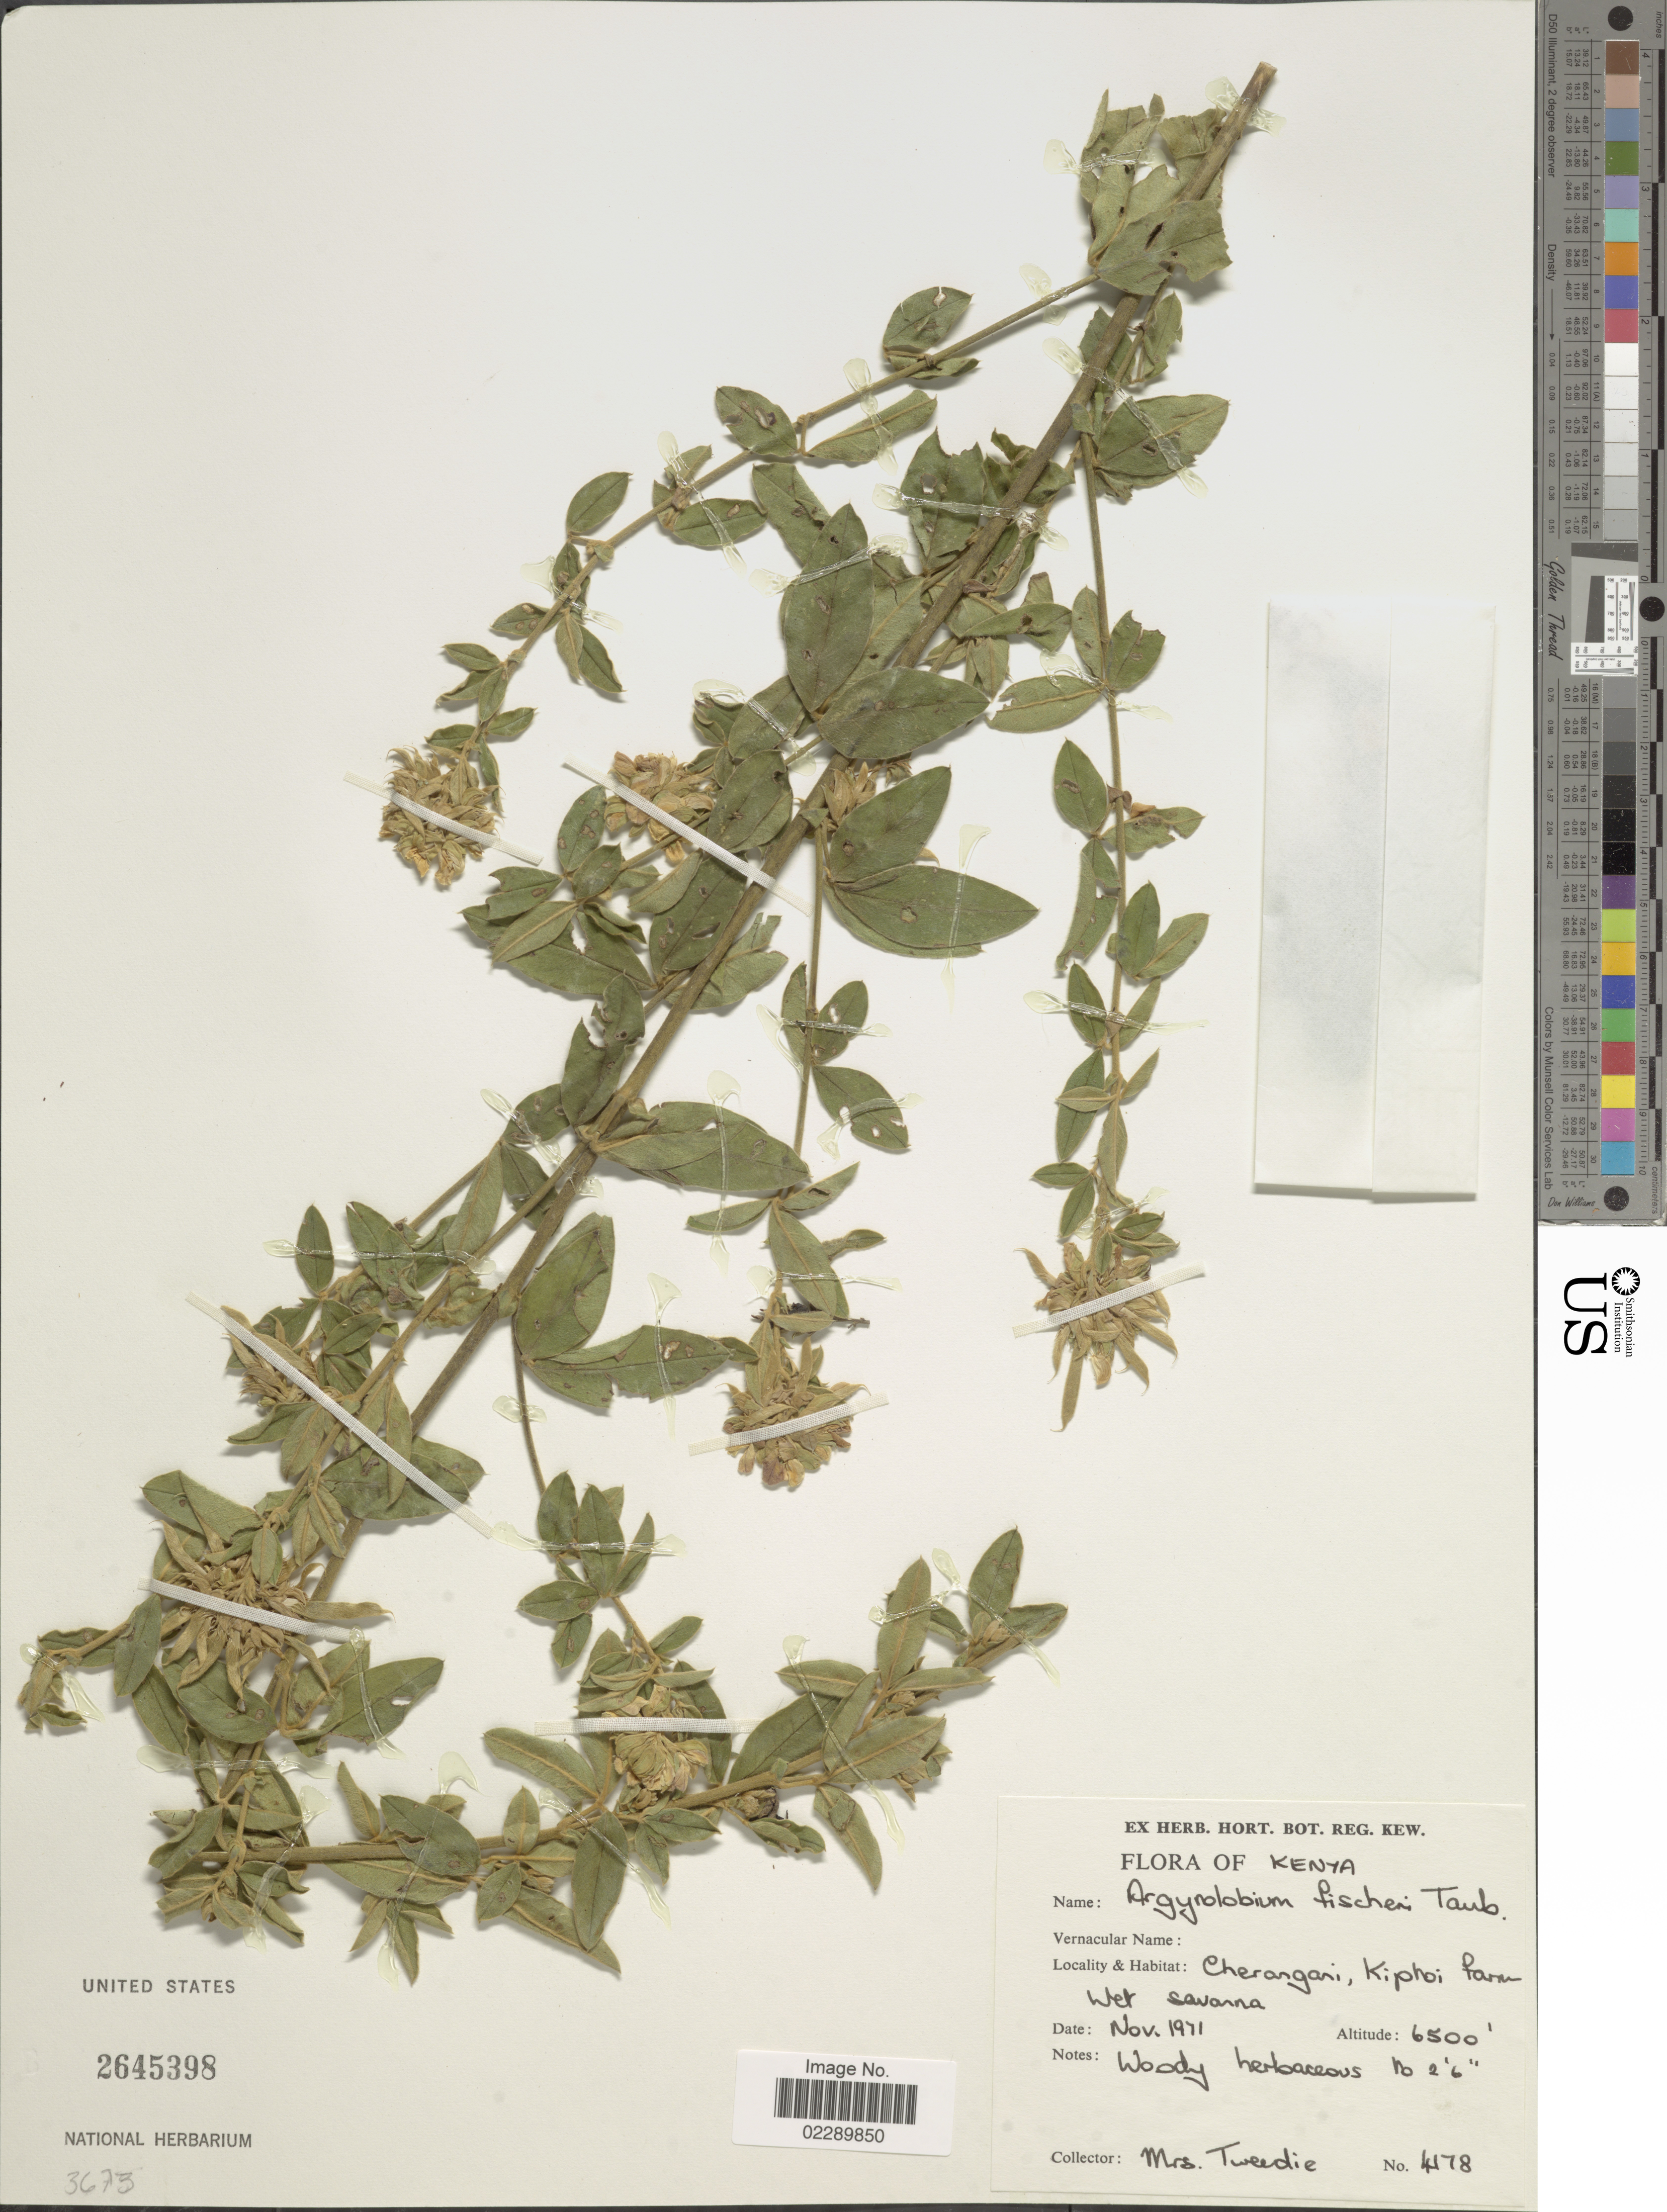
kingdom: Plantae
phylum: Tracheophyta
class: Magnoliopsida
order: Fabales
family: Fabaceae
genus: Argyrolobium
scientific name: Argyrolobium fischeri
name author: Taub.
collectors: -- Tweedie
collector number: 4178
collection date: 1971-11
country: Kenya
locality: Cherangani, Kiphoi farm.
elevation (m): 1981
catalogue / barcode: US 2645398